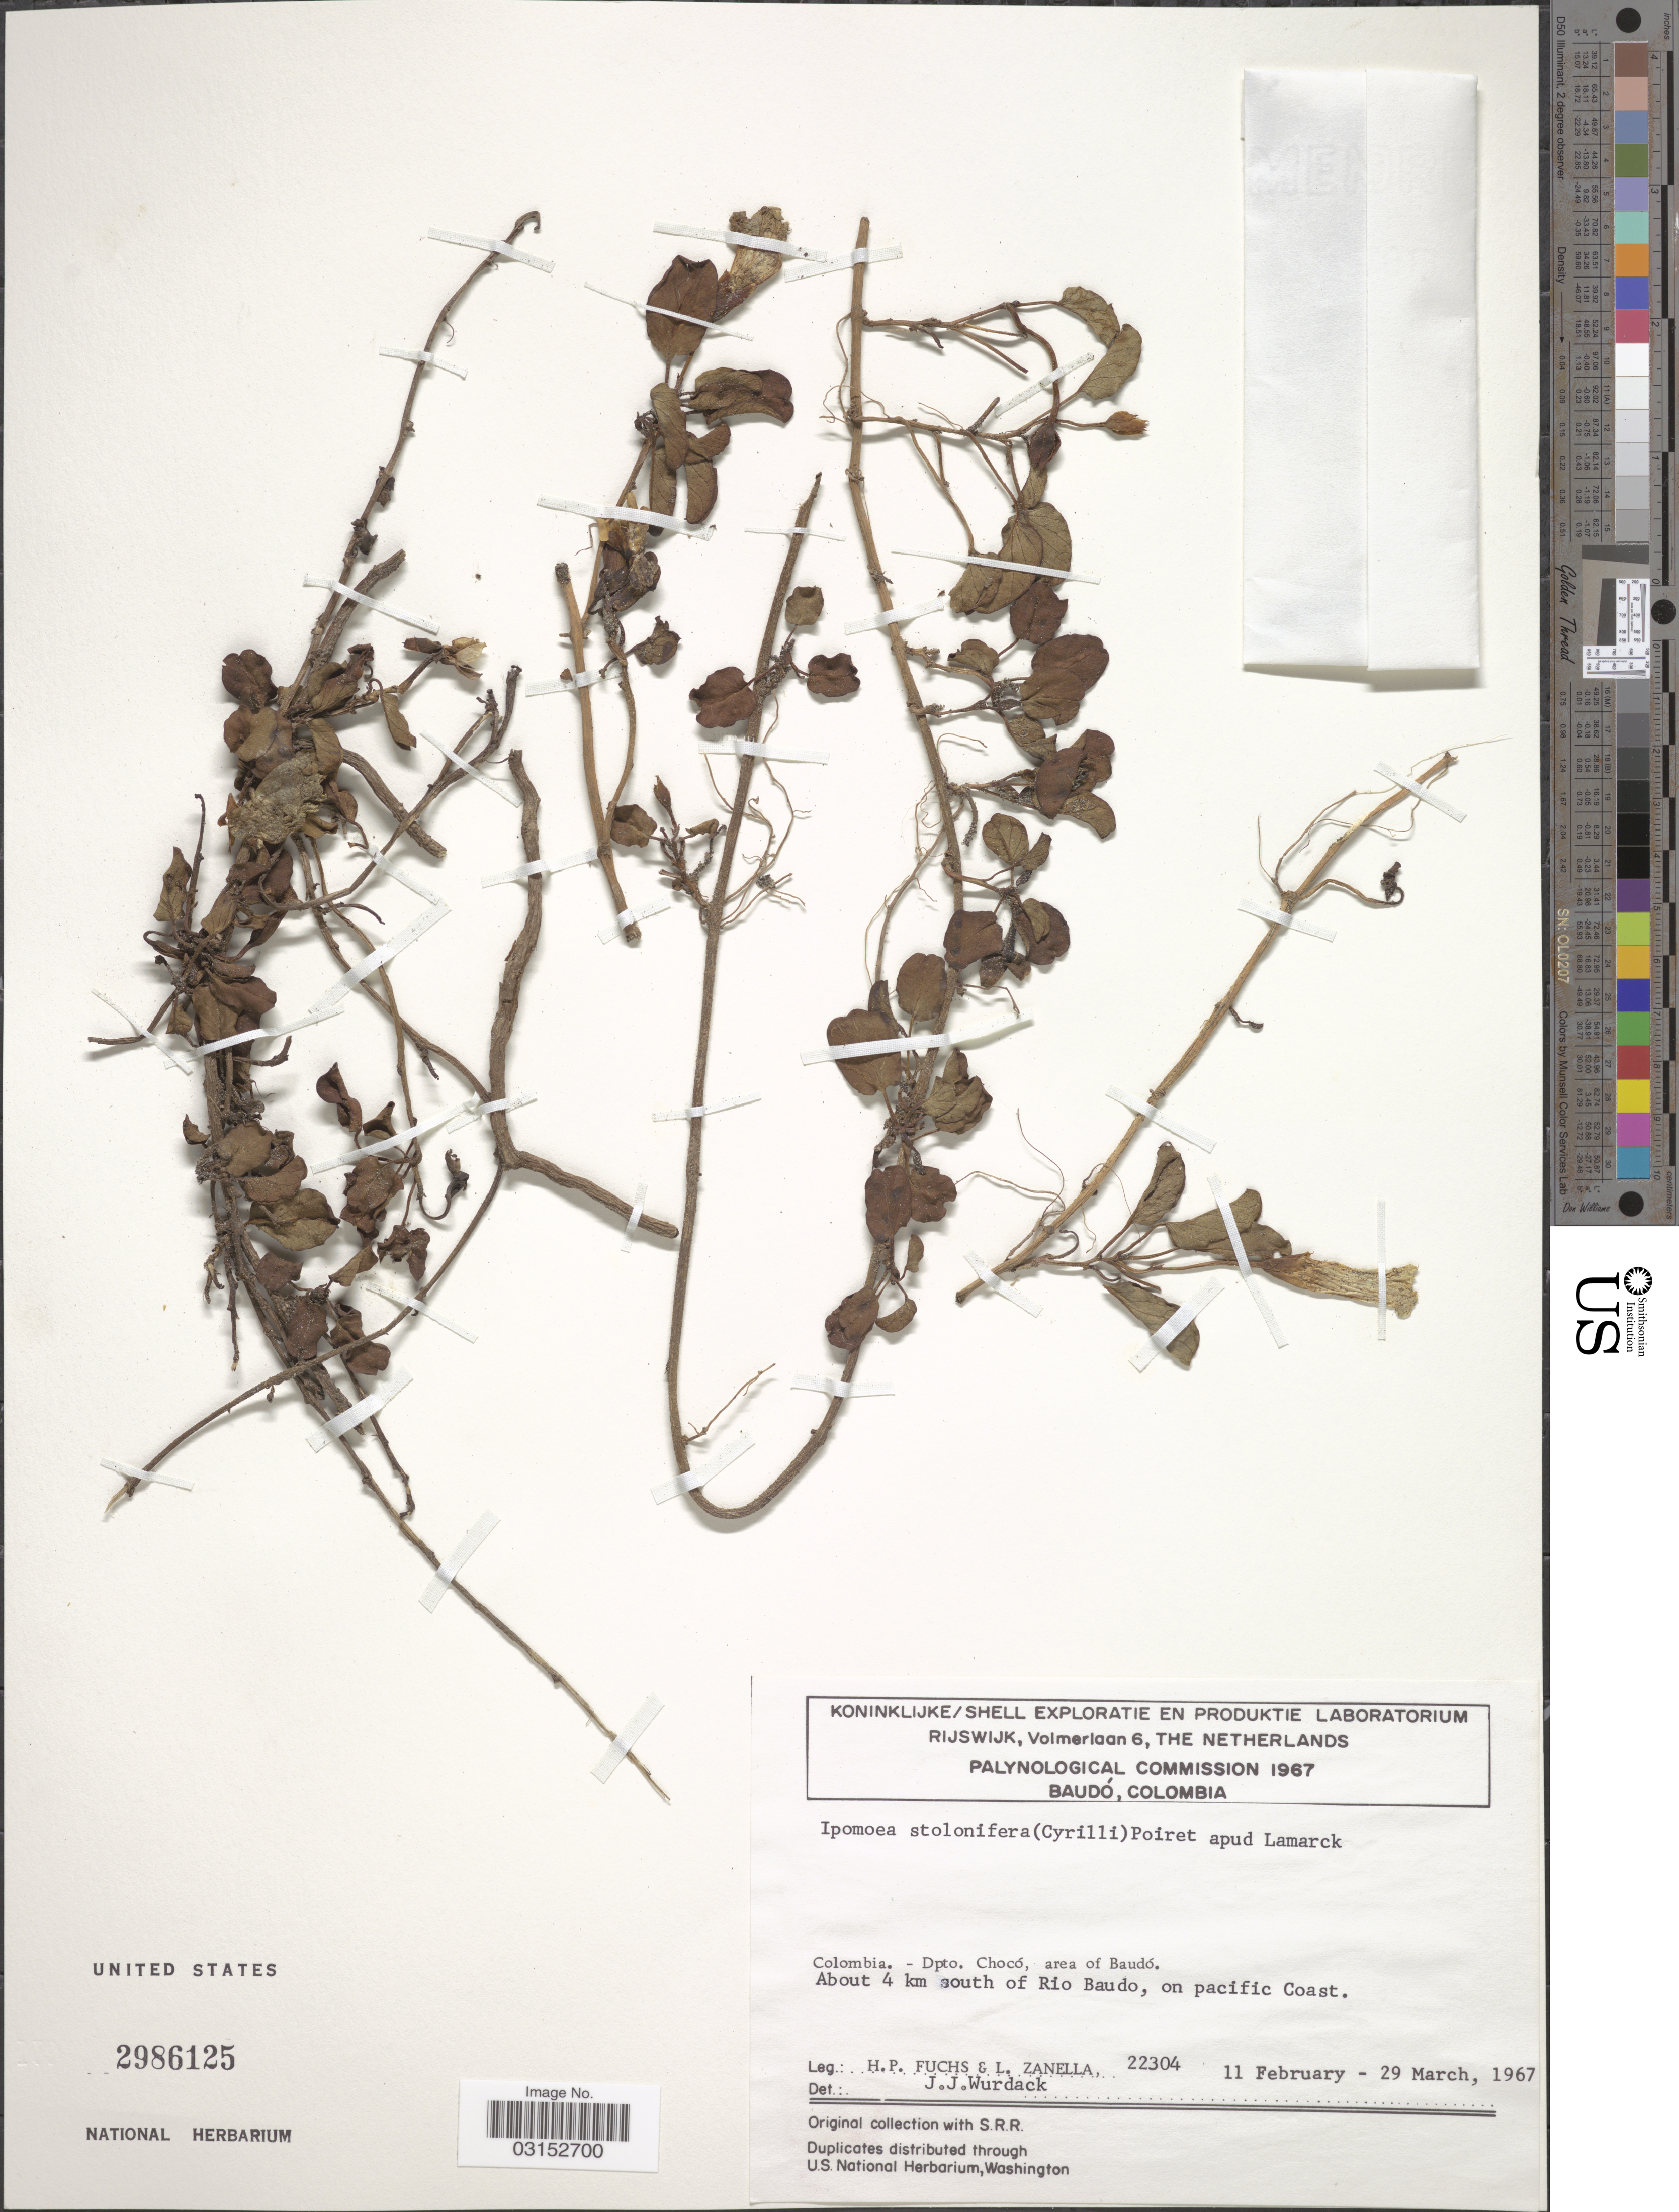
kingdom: Plantae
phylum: Tracheophyta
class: Magnoliopsida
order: Solanales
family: Convolvulaceae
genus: Ipomoea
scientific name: Ipomoea imperati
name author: (Vahl) Griseb.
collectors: H. P. Fuchs & L. Zanella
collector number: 22304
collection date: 1967-02-11/1967-03-29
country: Colombia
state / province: Chocó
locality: Dpto. Chocó, area of Baudó. About 4 km south of Rio Baudo, on pacific Coast.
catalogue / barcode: US 2986125